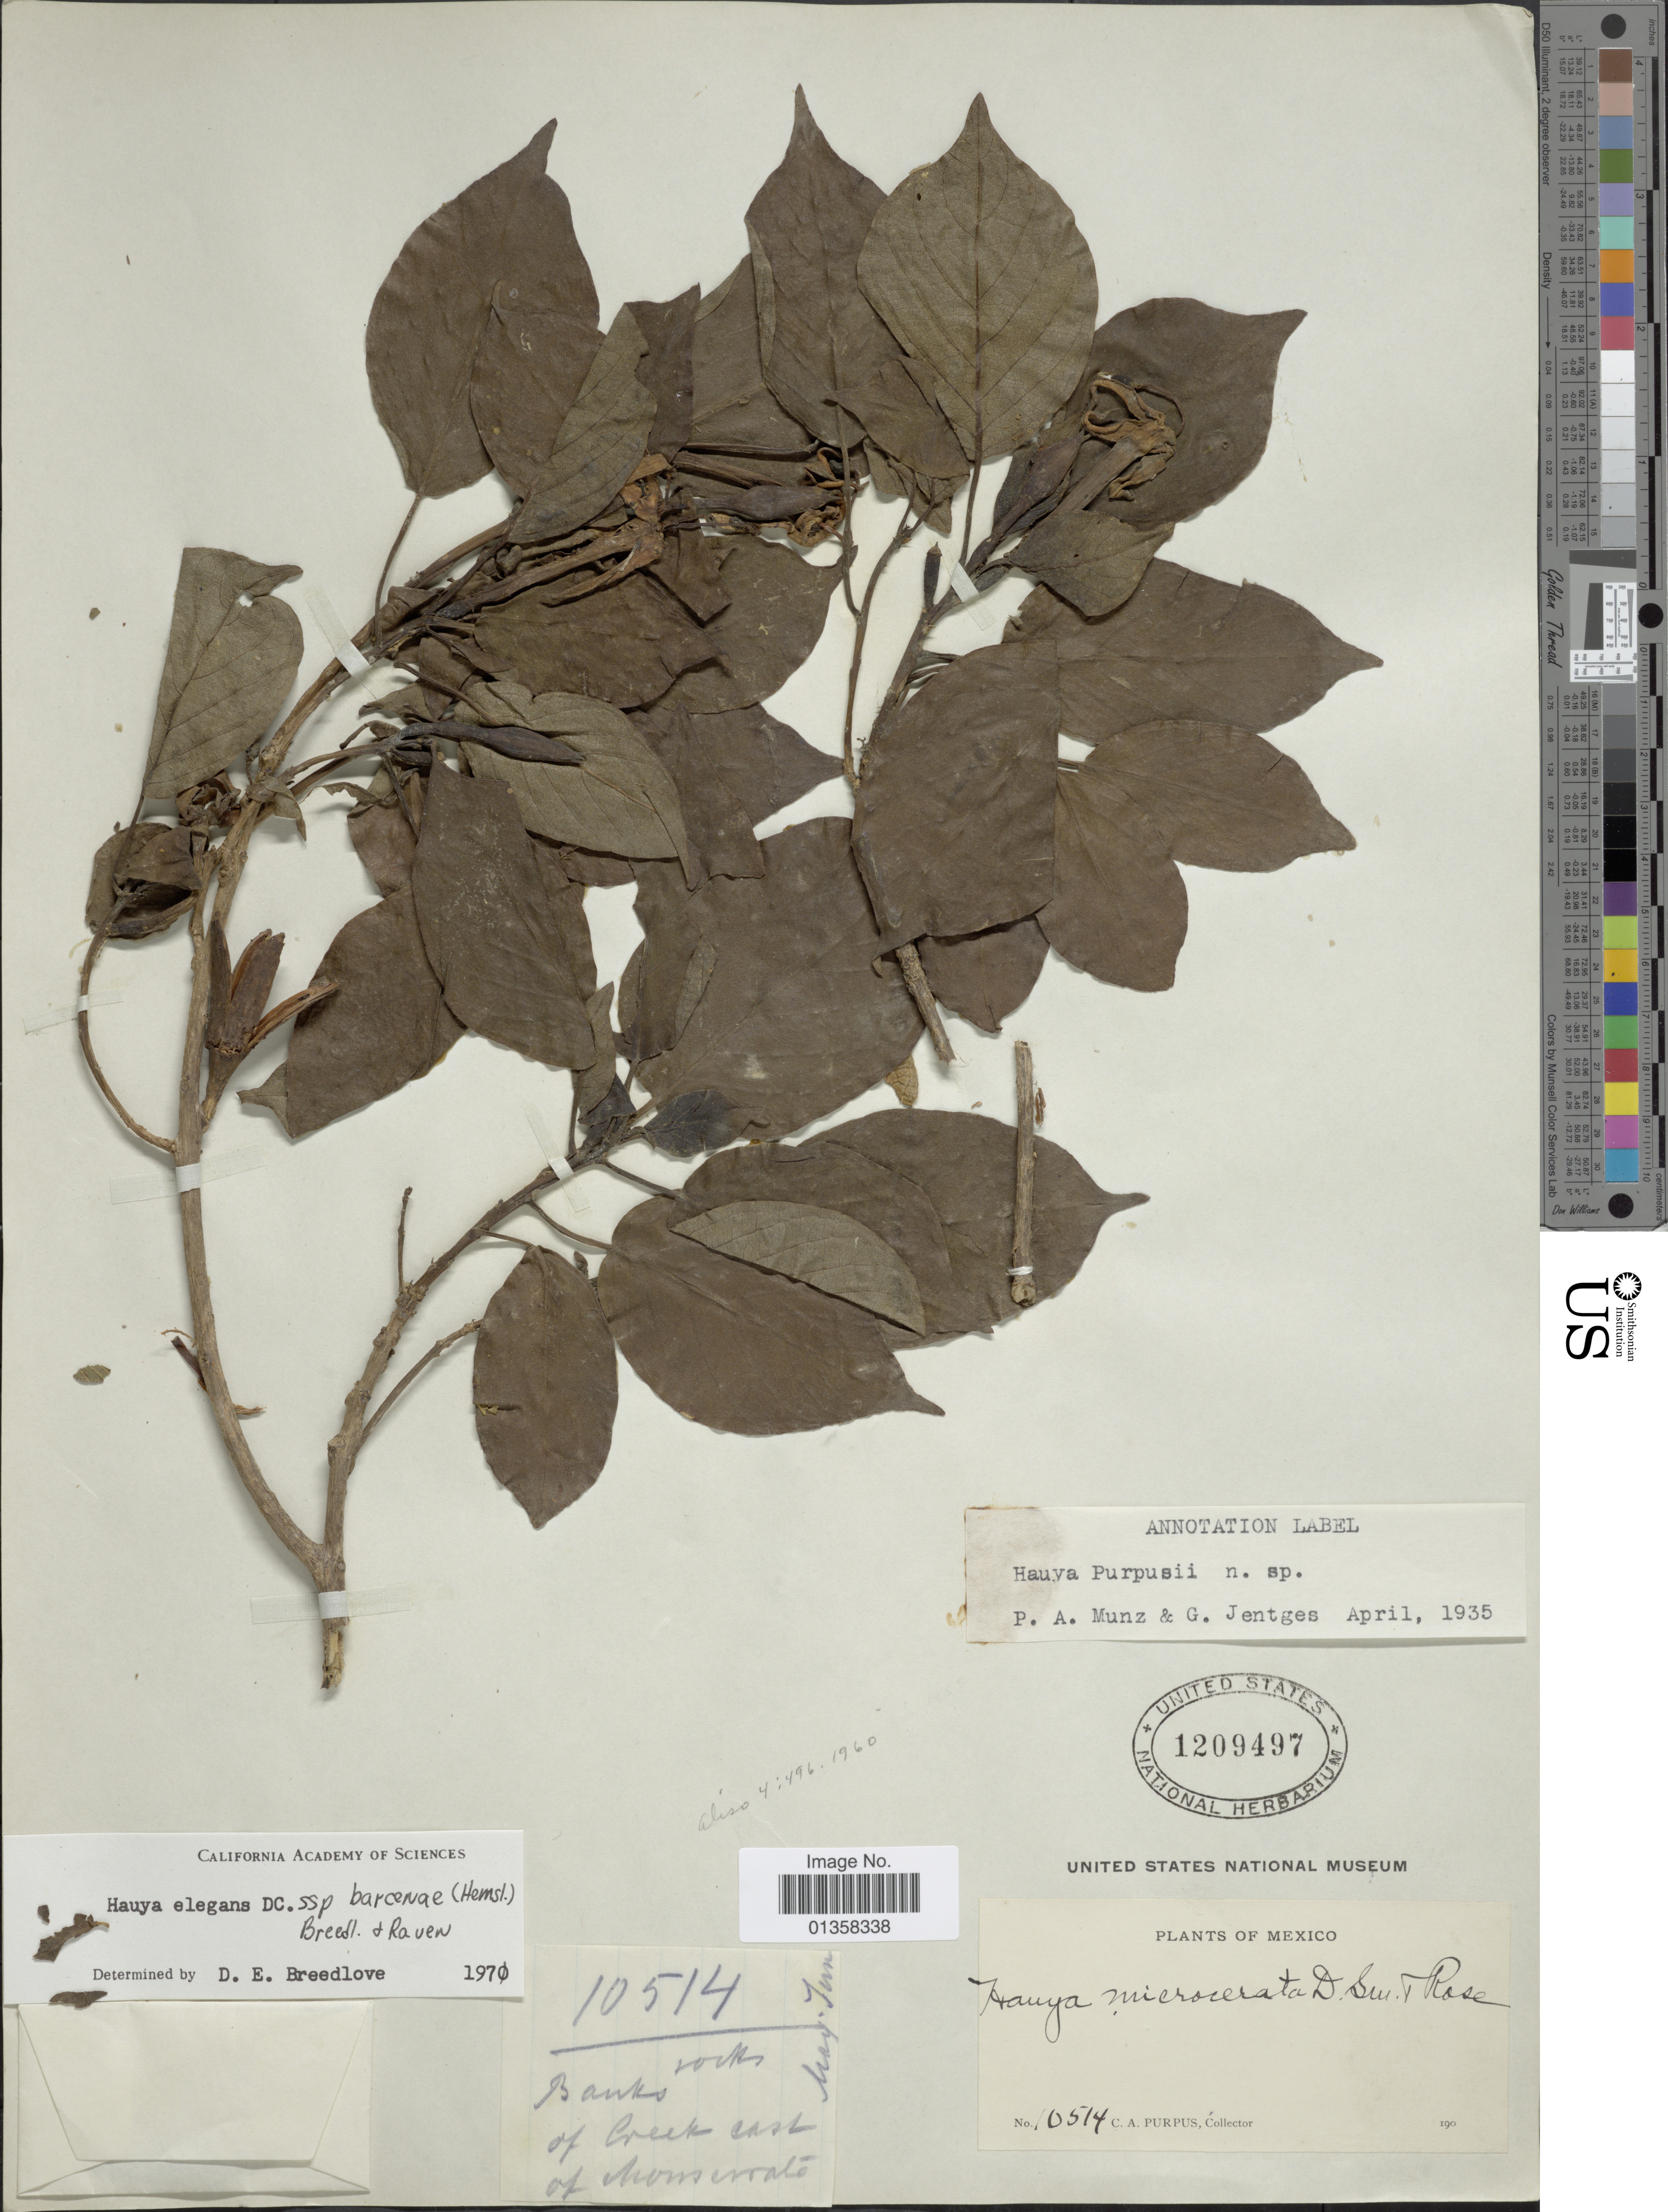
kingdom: Plantae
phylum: Tracheophyta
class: Magnoliopsida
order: Myrtales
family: Onagraceae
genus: Hauya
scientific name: Hauya elegans subsp. barcenae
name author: (Hemsl.) P.H. Raven & Breedlove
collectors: C. A. Purpus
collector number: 10514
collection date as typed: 190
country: Mexico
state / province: Oaxaca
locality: Banks of Creek east of Monserrato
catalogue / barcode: US 1209497